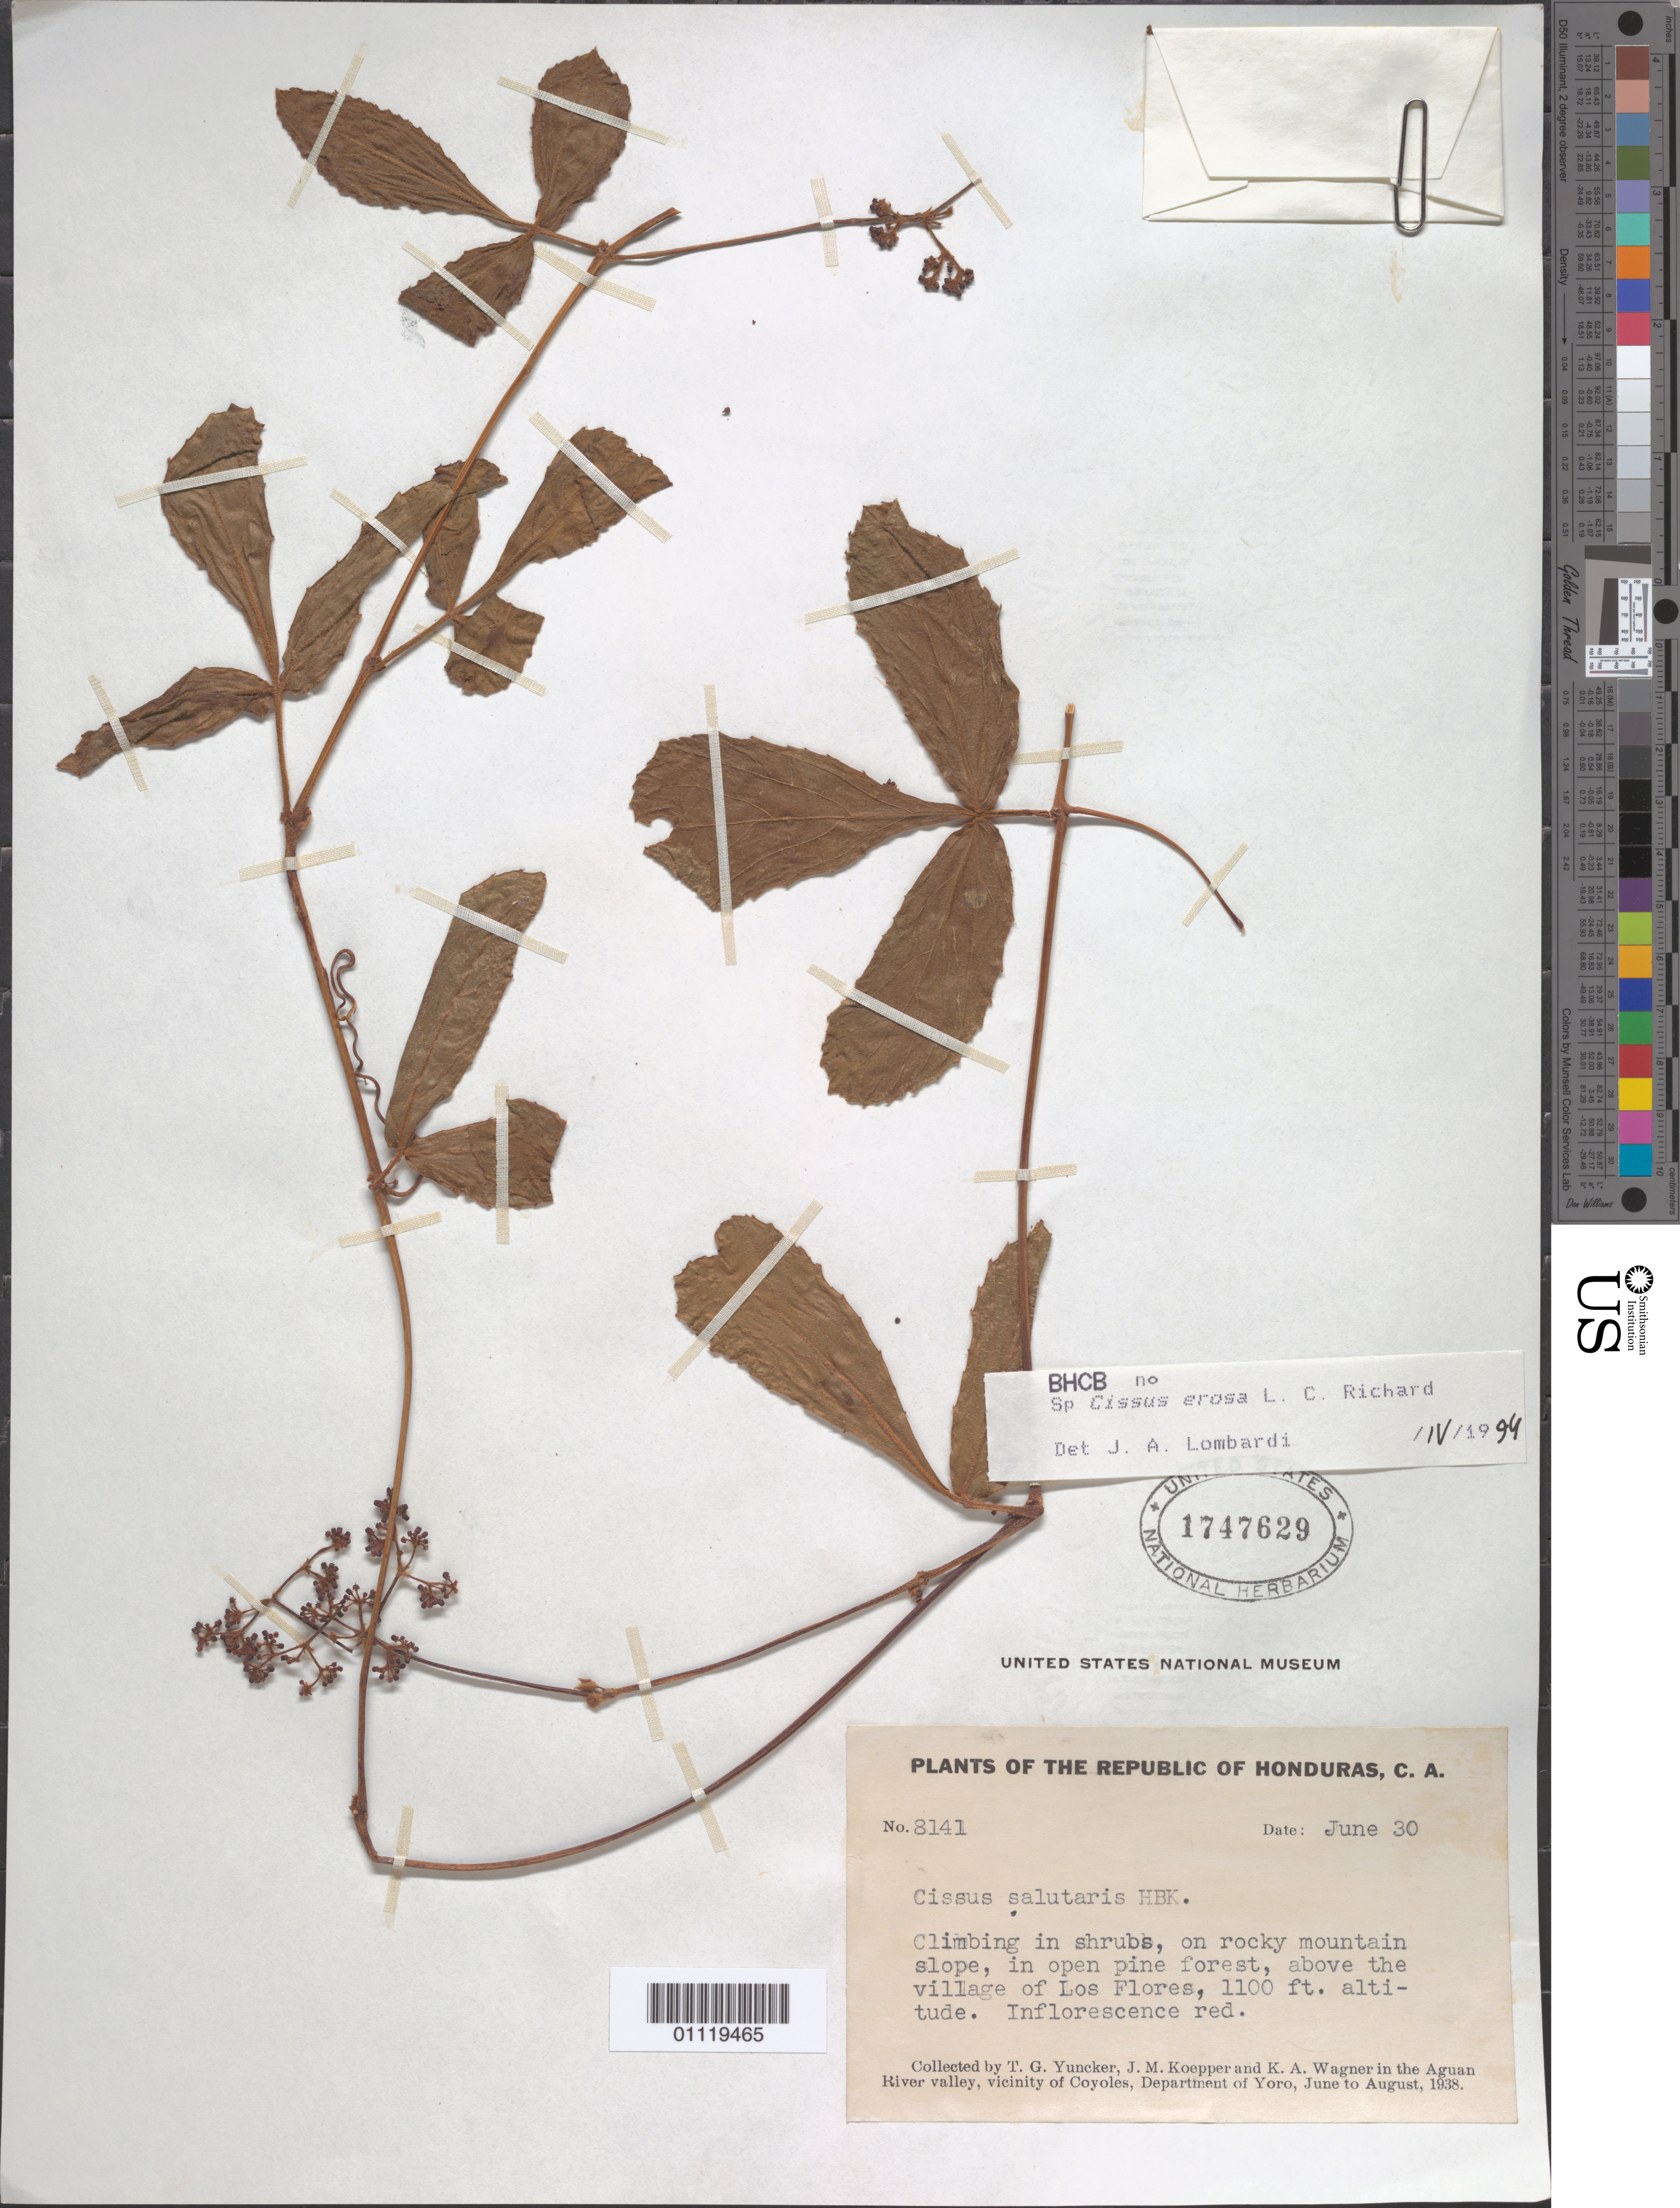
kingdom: Plantae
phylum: Tracheophyta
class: Magnoliopsida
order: Vitales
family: Vitaceae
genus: Cissus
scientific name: Cissus erosa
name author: Rich.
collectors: T. G. Yuncker, J. M. Koepper & K. A. Wagner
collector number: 8141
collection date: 1938-06-30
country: Honduras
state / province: Yoro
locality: In the Aguan River valley, vicinity of Coyoles.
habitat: Climbing in shrubs, on rocky mountain slope, in open pine forest.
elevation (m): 335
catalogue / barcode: US 1747629